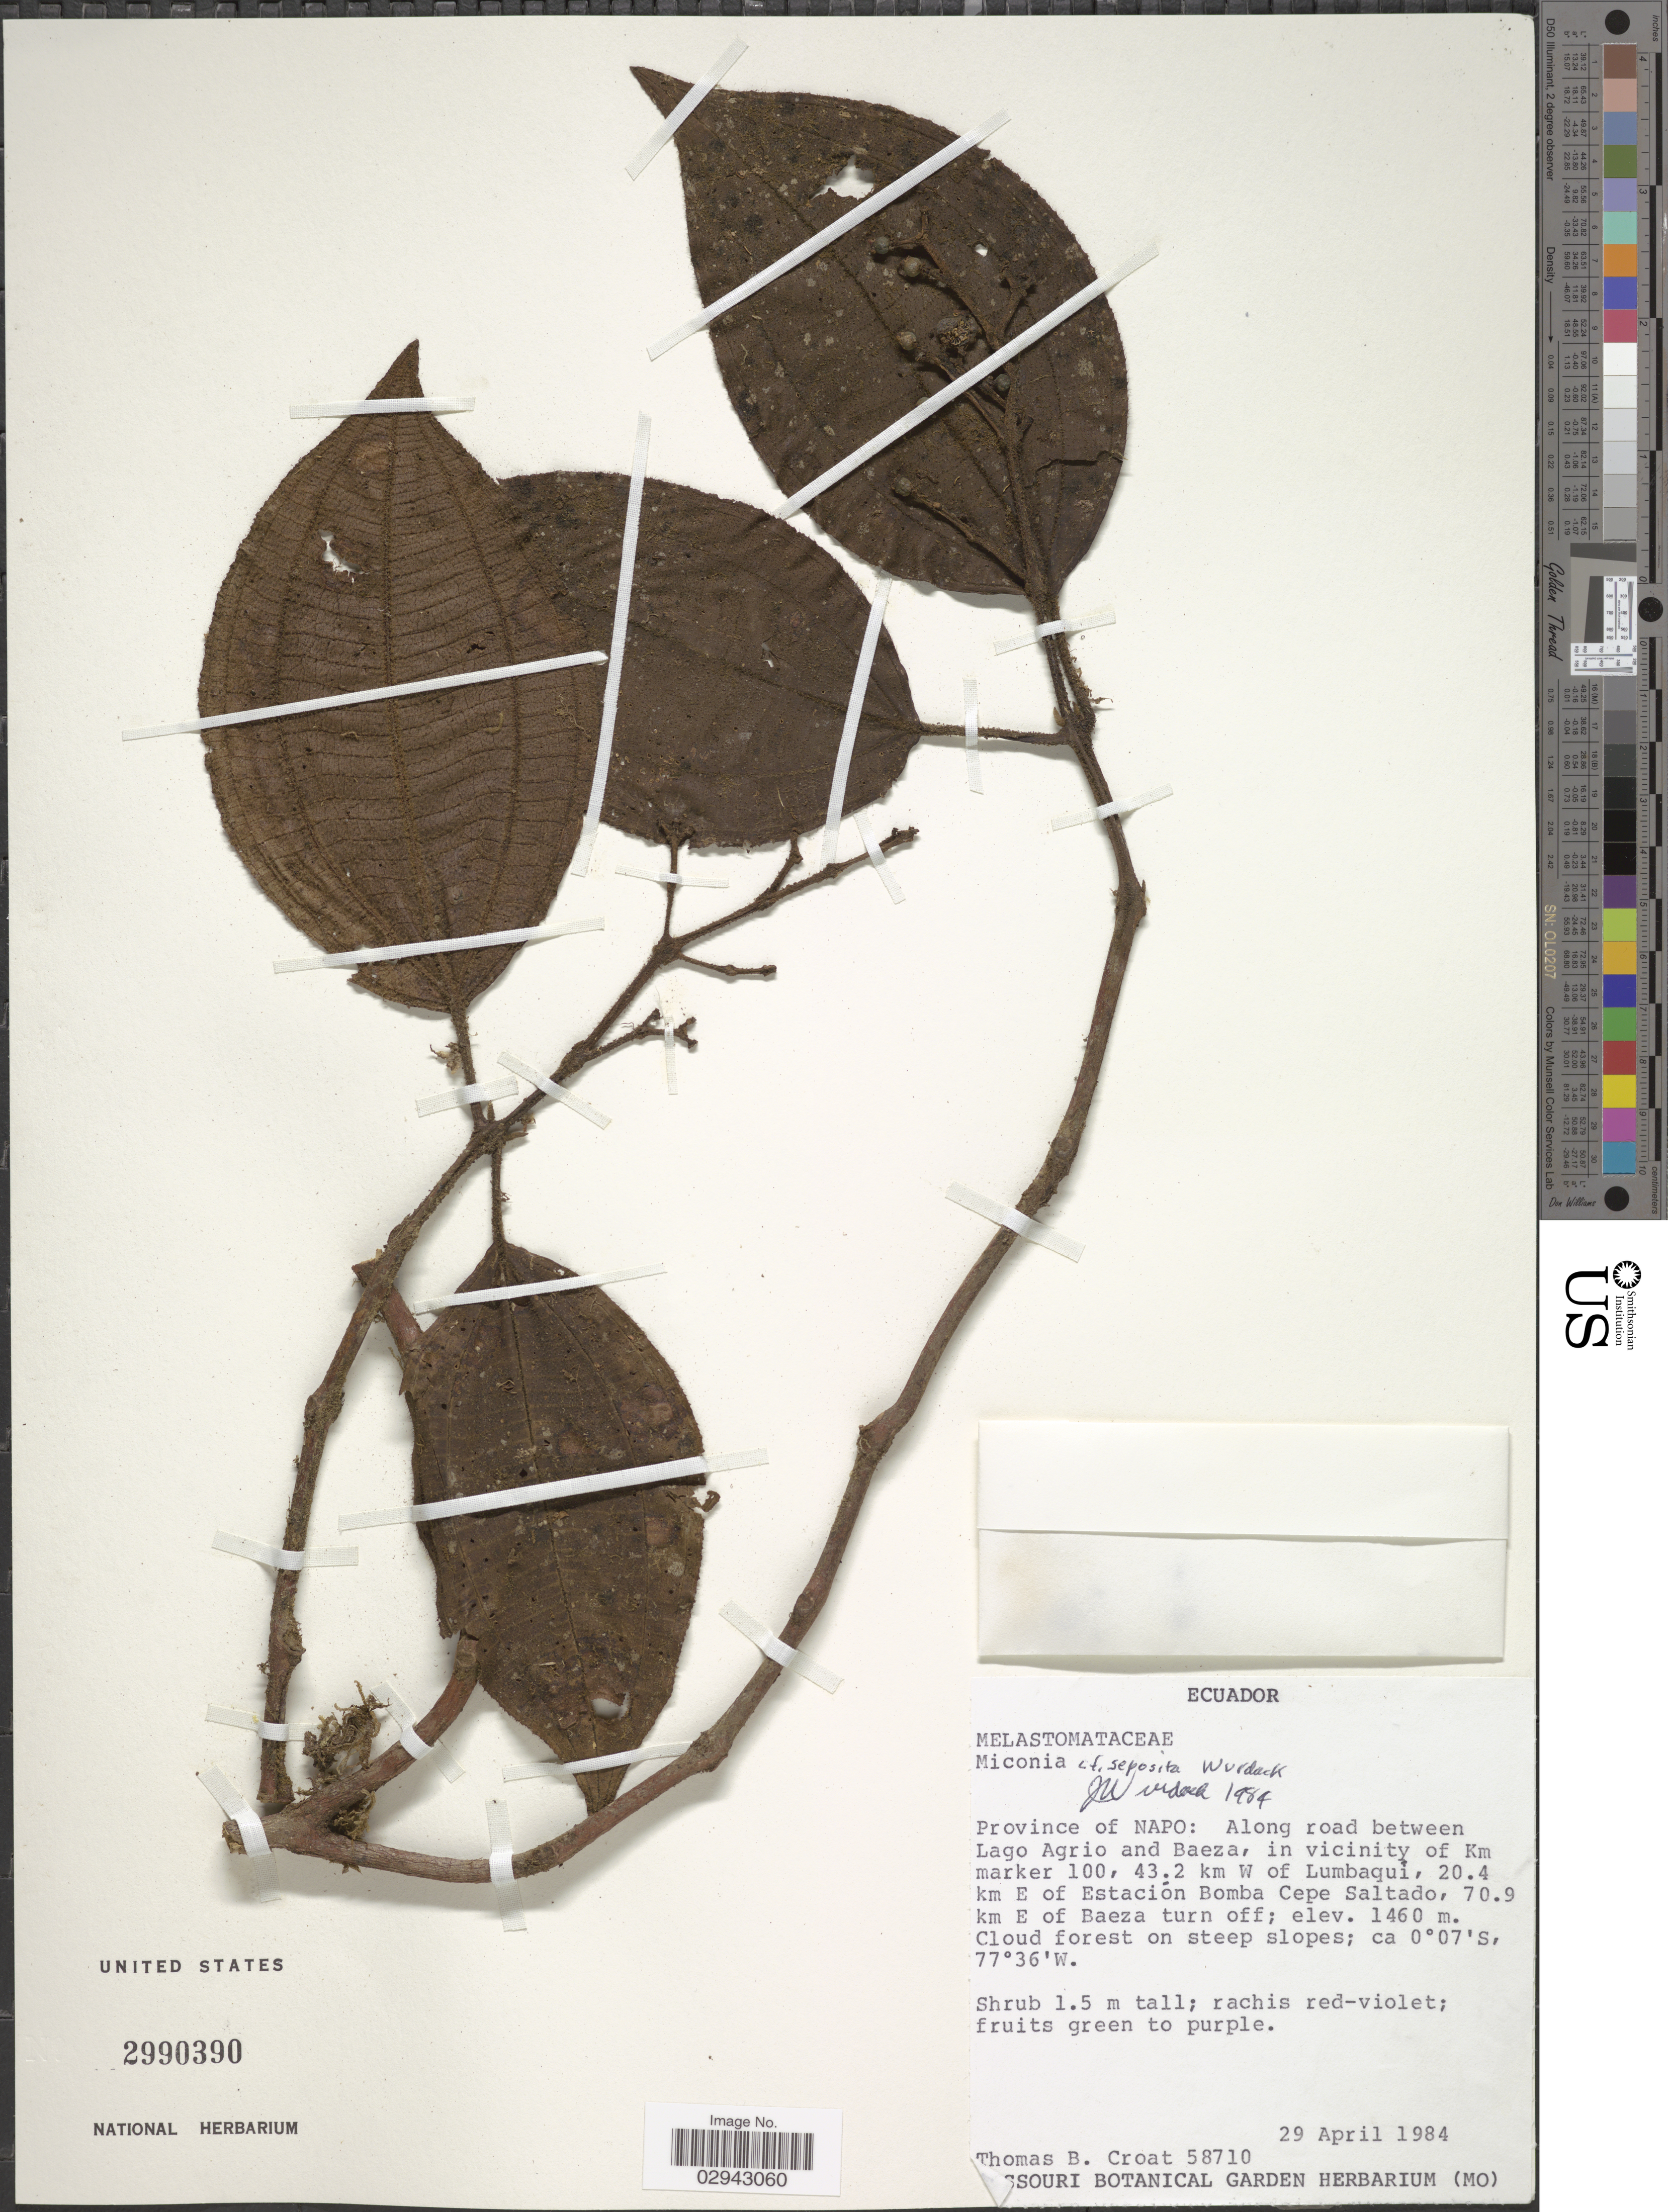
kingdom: Plantae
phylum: Tracheophyta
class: Magnoliopsida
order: Myrtales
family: Melastomataceae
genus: Miconia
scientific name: Miconia seposita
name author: Wurdack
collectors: T. B. Croat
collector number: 58710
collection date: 1984-04-29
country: Ecuador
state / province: Napo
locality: Along road between Lago Agrio and Baeza, in vicinity of Km marker 100, 43.2 km W of Lumbaquí, 20.4 km E of Estación Bomba Cepe Saltado, 70.9 km E of Baeza turn off.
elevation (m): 1460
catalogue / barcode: US 2990390